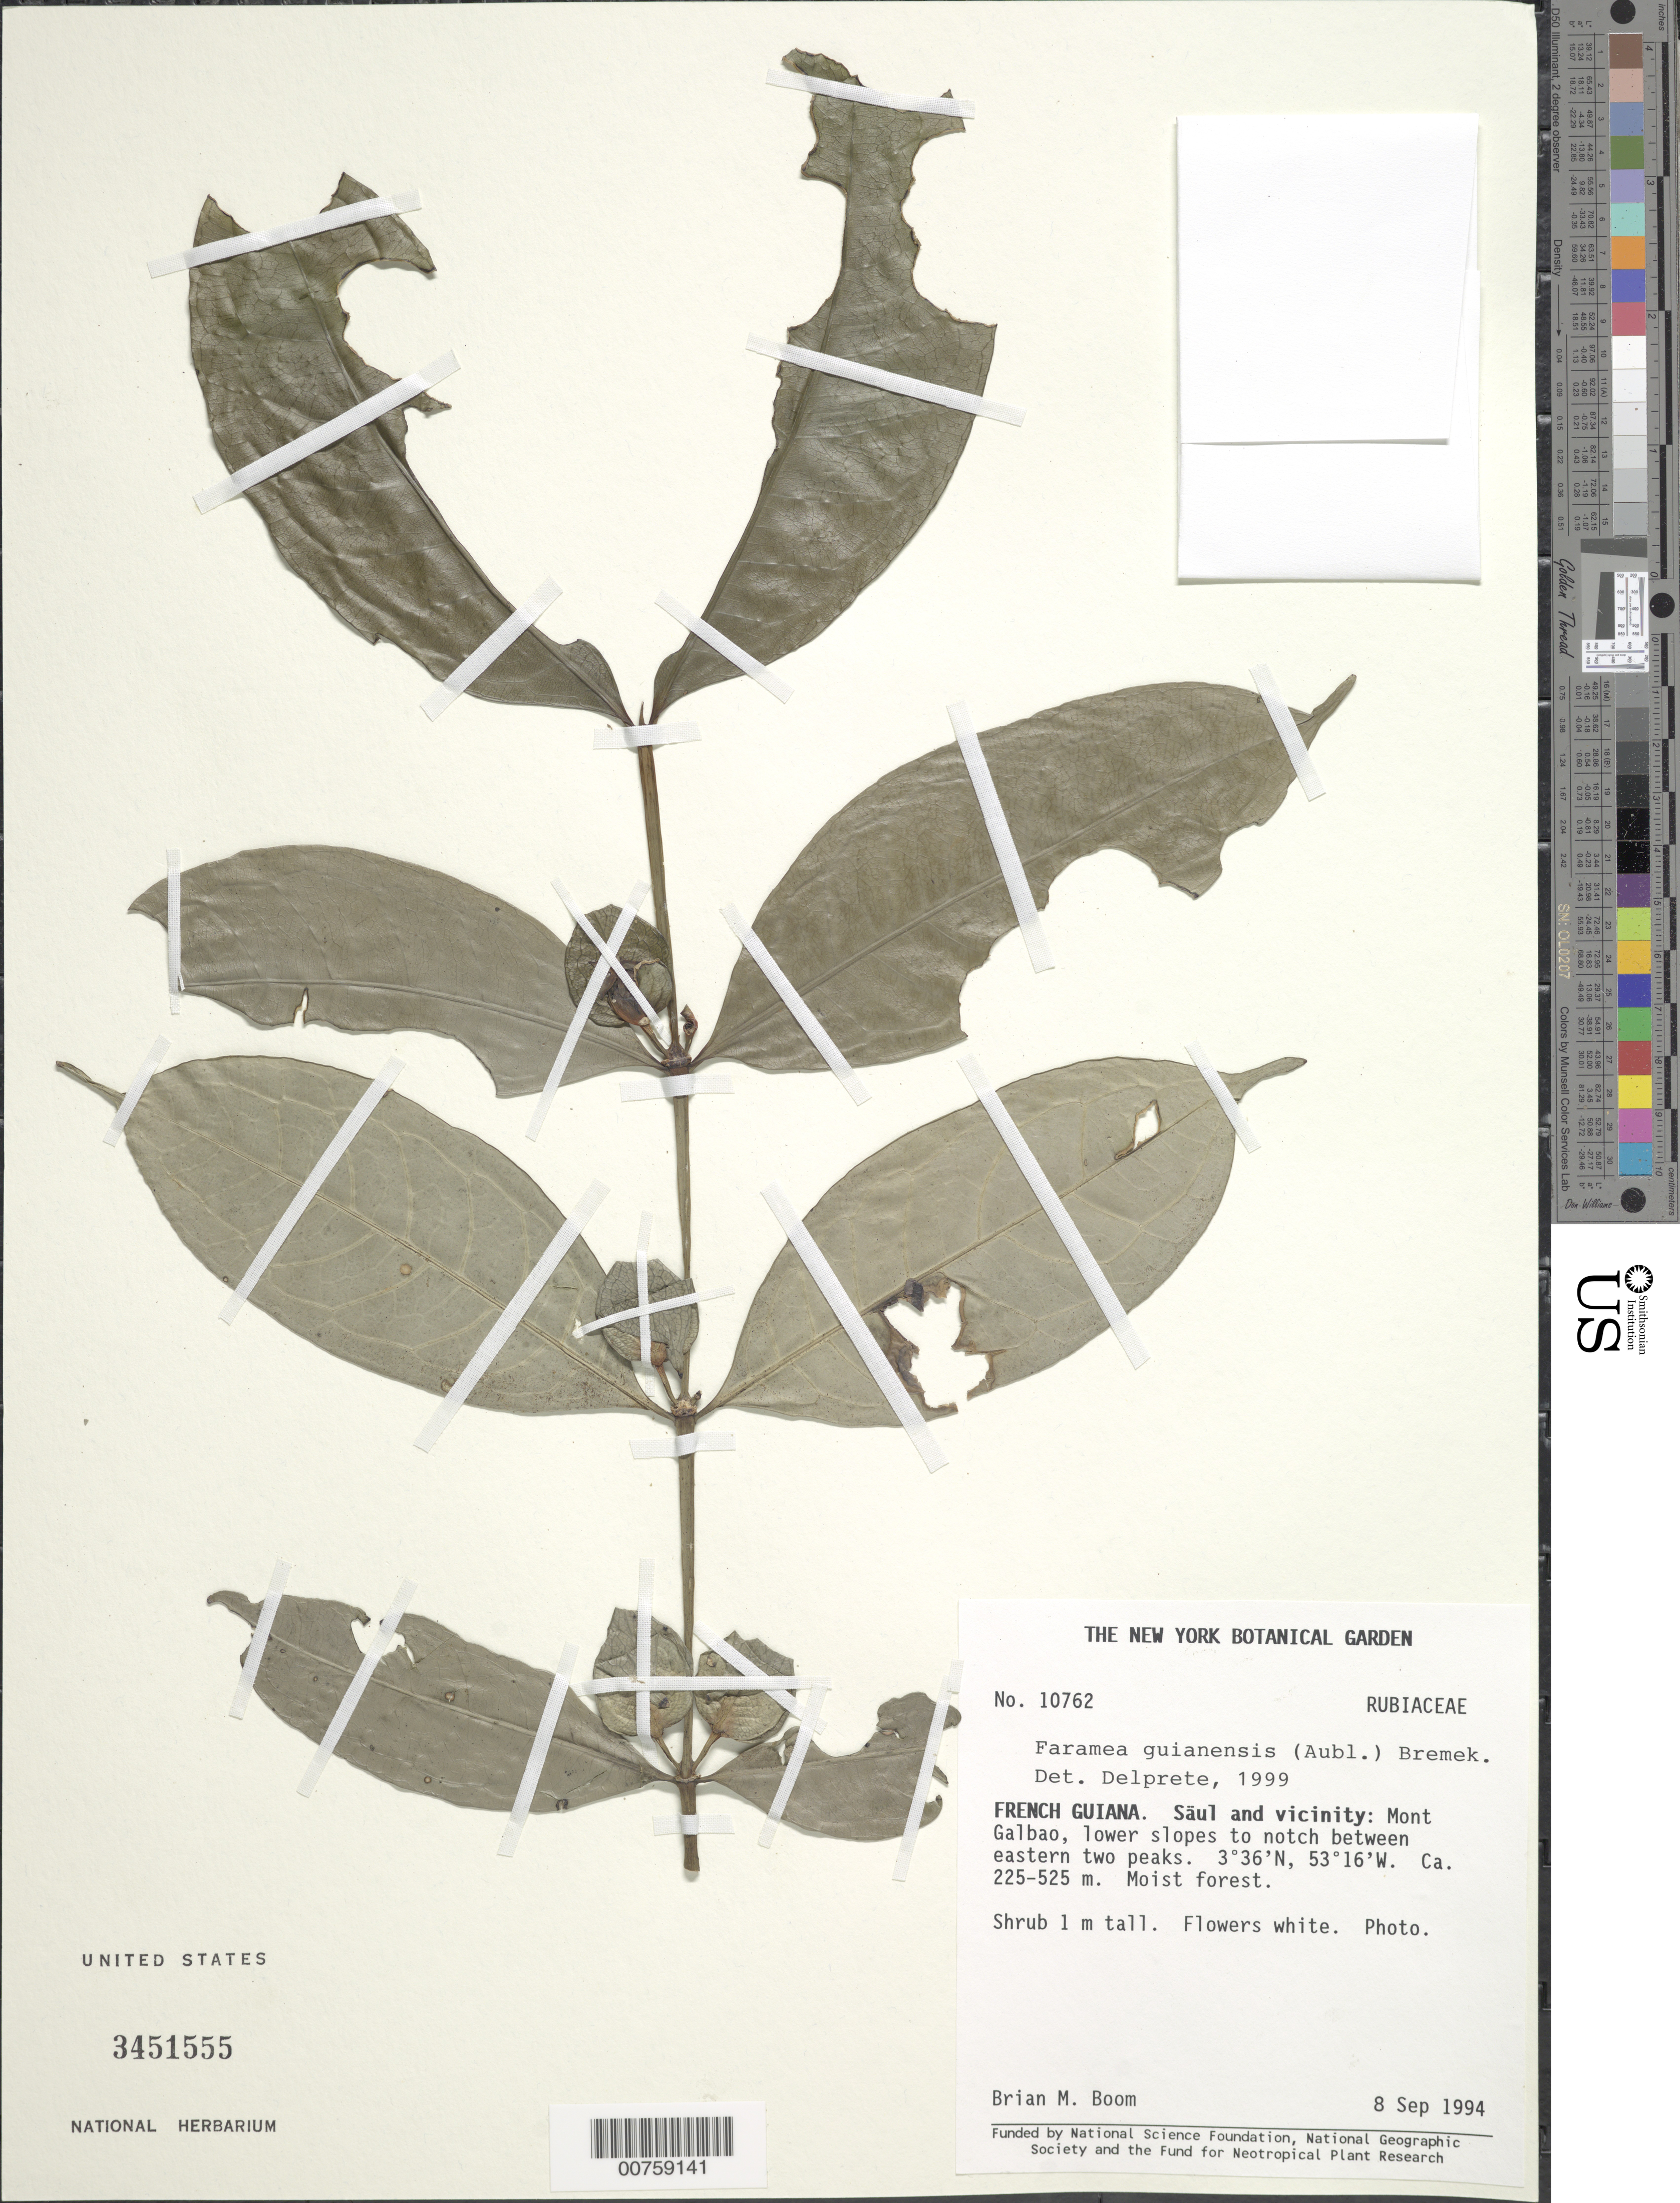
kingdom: Plantae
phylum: Tracheophyta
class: Magnoliopsida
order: Gentianales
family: Rubiaceae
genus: Faramea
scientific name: Faramea guianensis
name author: (Aubl.) Bremek.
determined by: Delprete, P. G., Herb. de Guyane Cay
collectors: B. M. Boom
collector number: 10762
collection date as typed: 8-Sep-94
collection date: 1994-09-08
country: French Guiana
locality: Saül, Mont Galbao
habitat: Moist forest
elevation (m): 225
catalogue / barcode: US 3451555